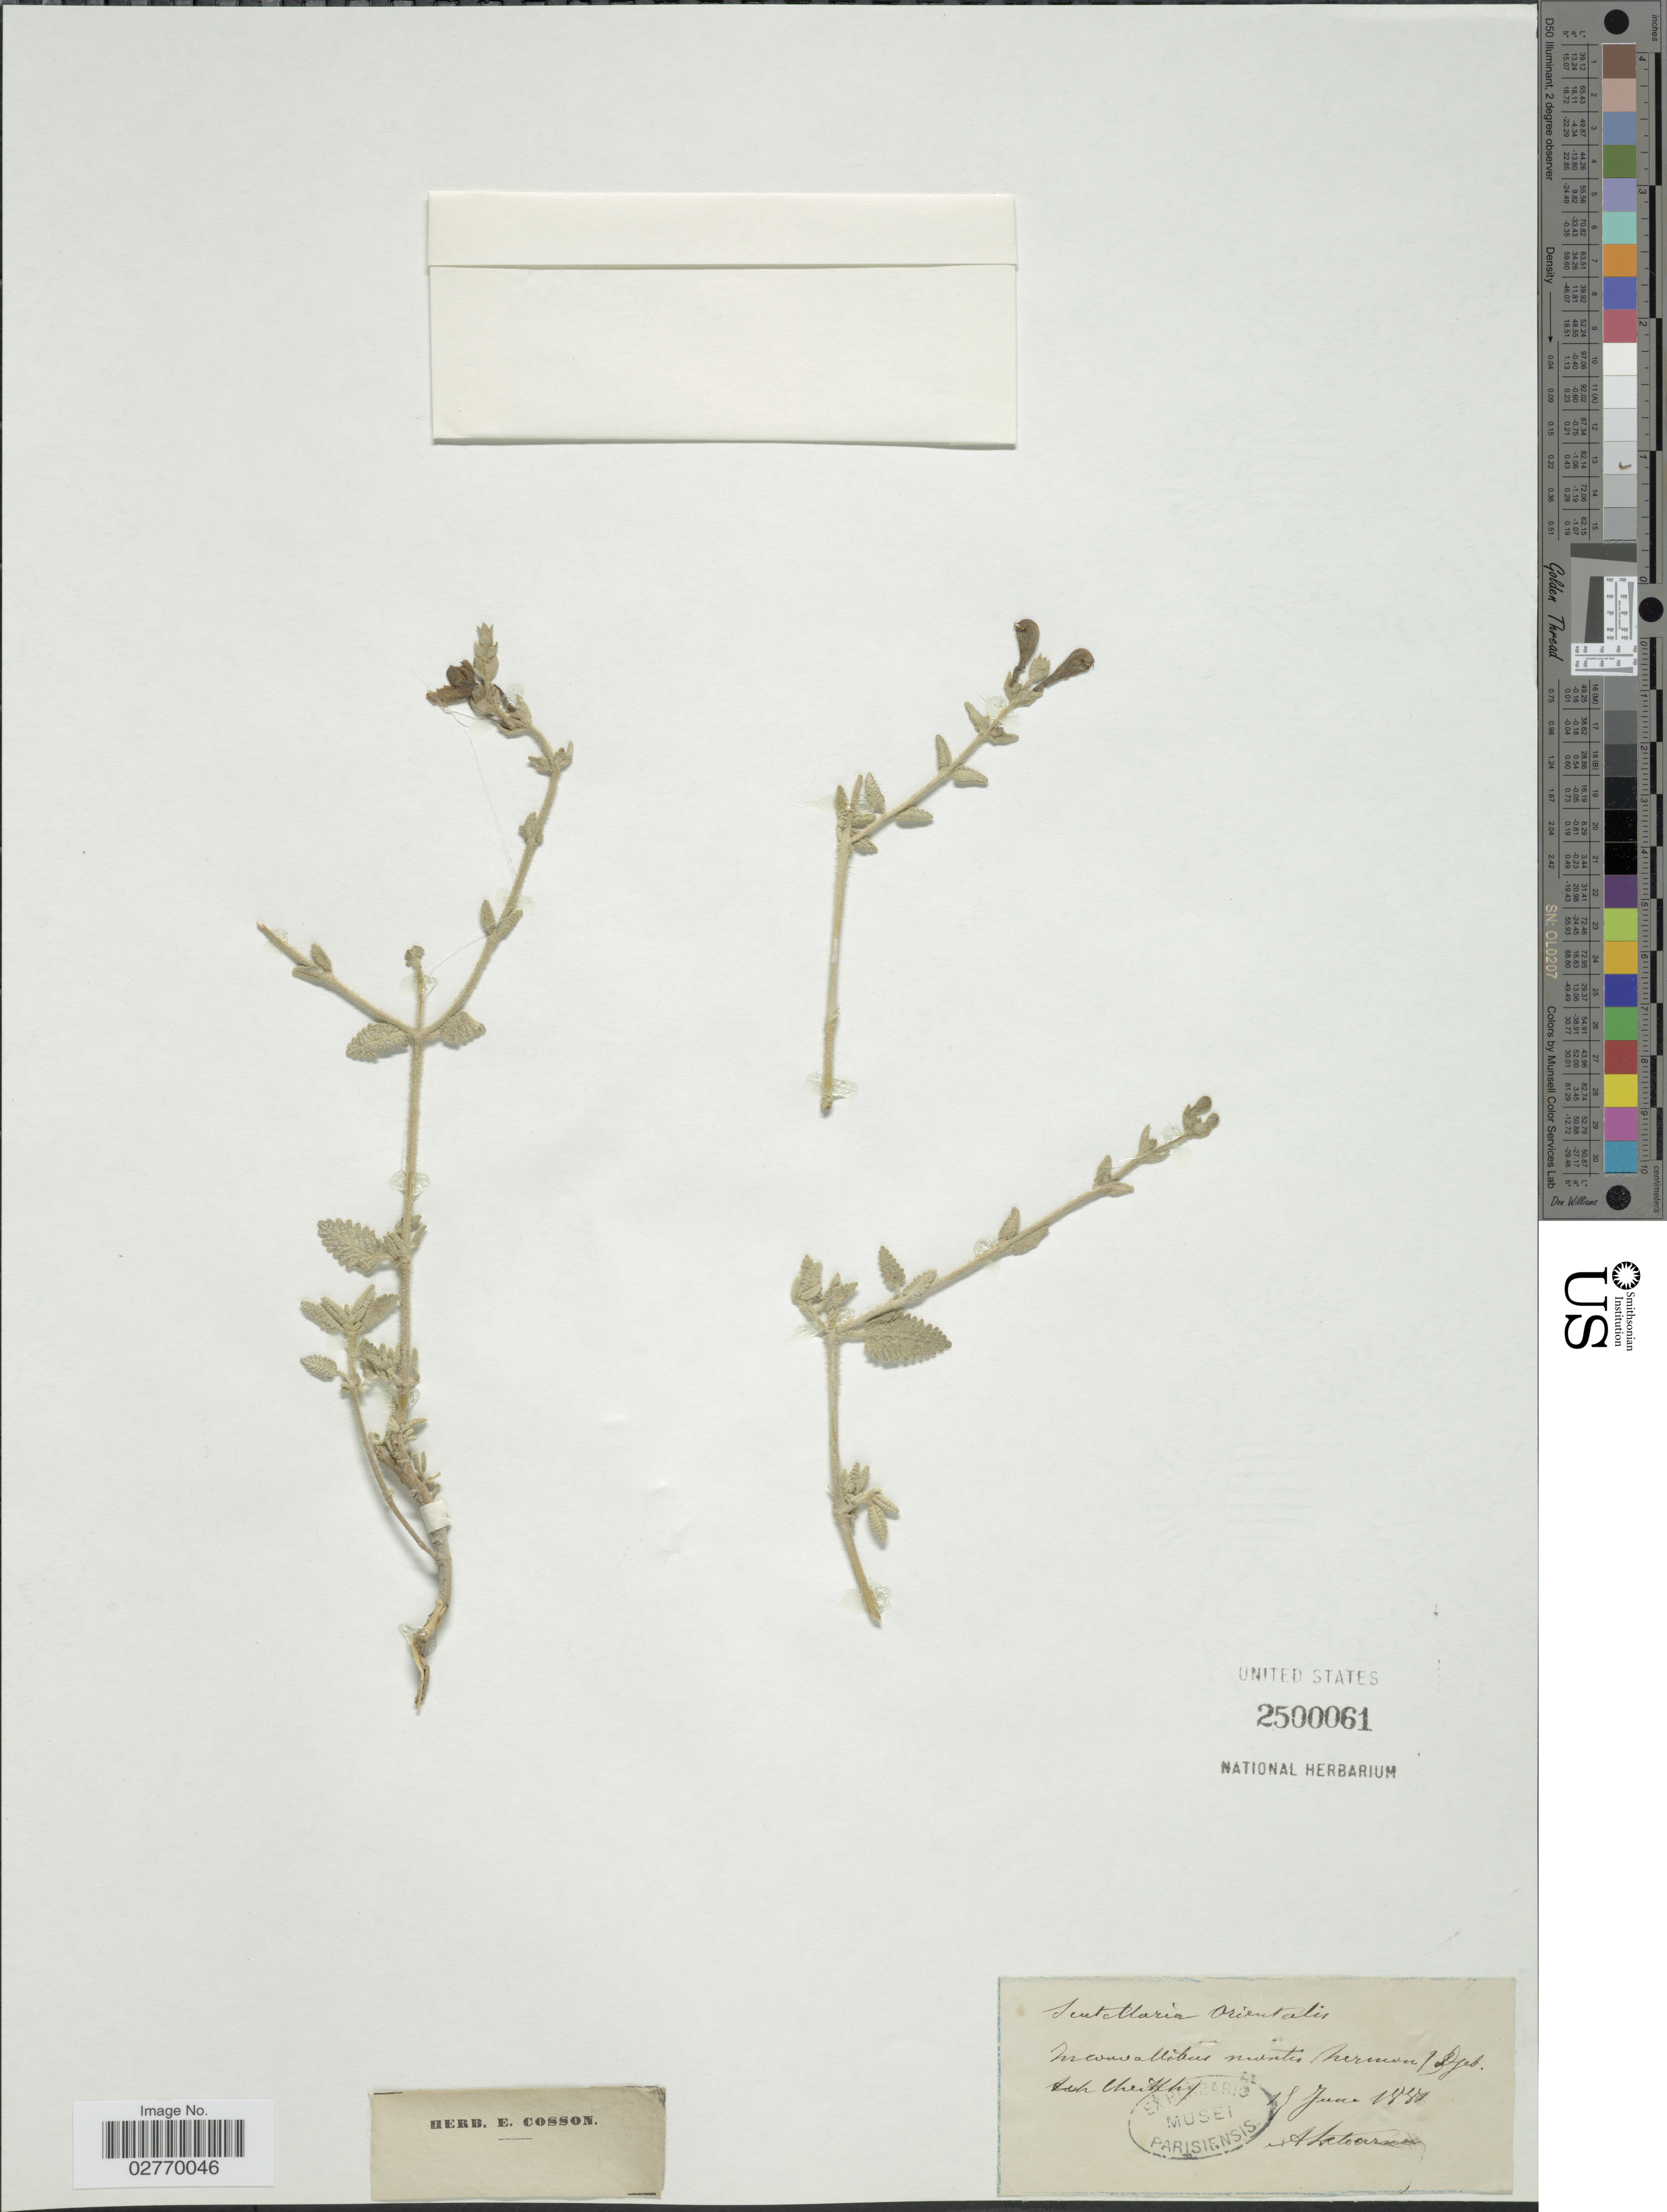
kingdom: Plantae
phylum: Tracheophyta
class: Magnoliopsida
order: Lamiales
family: Lamiaceae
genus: Scutellaria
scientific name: Scutellaria orientalis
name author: L.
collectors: A. Letourneux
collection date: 1881-06-15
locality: In convallibus montes Zermon/Djeb [interpreted]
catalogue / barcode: US 2500061